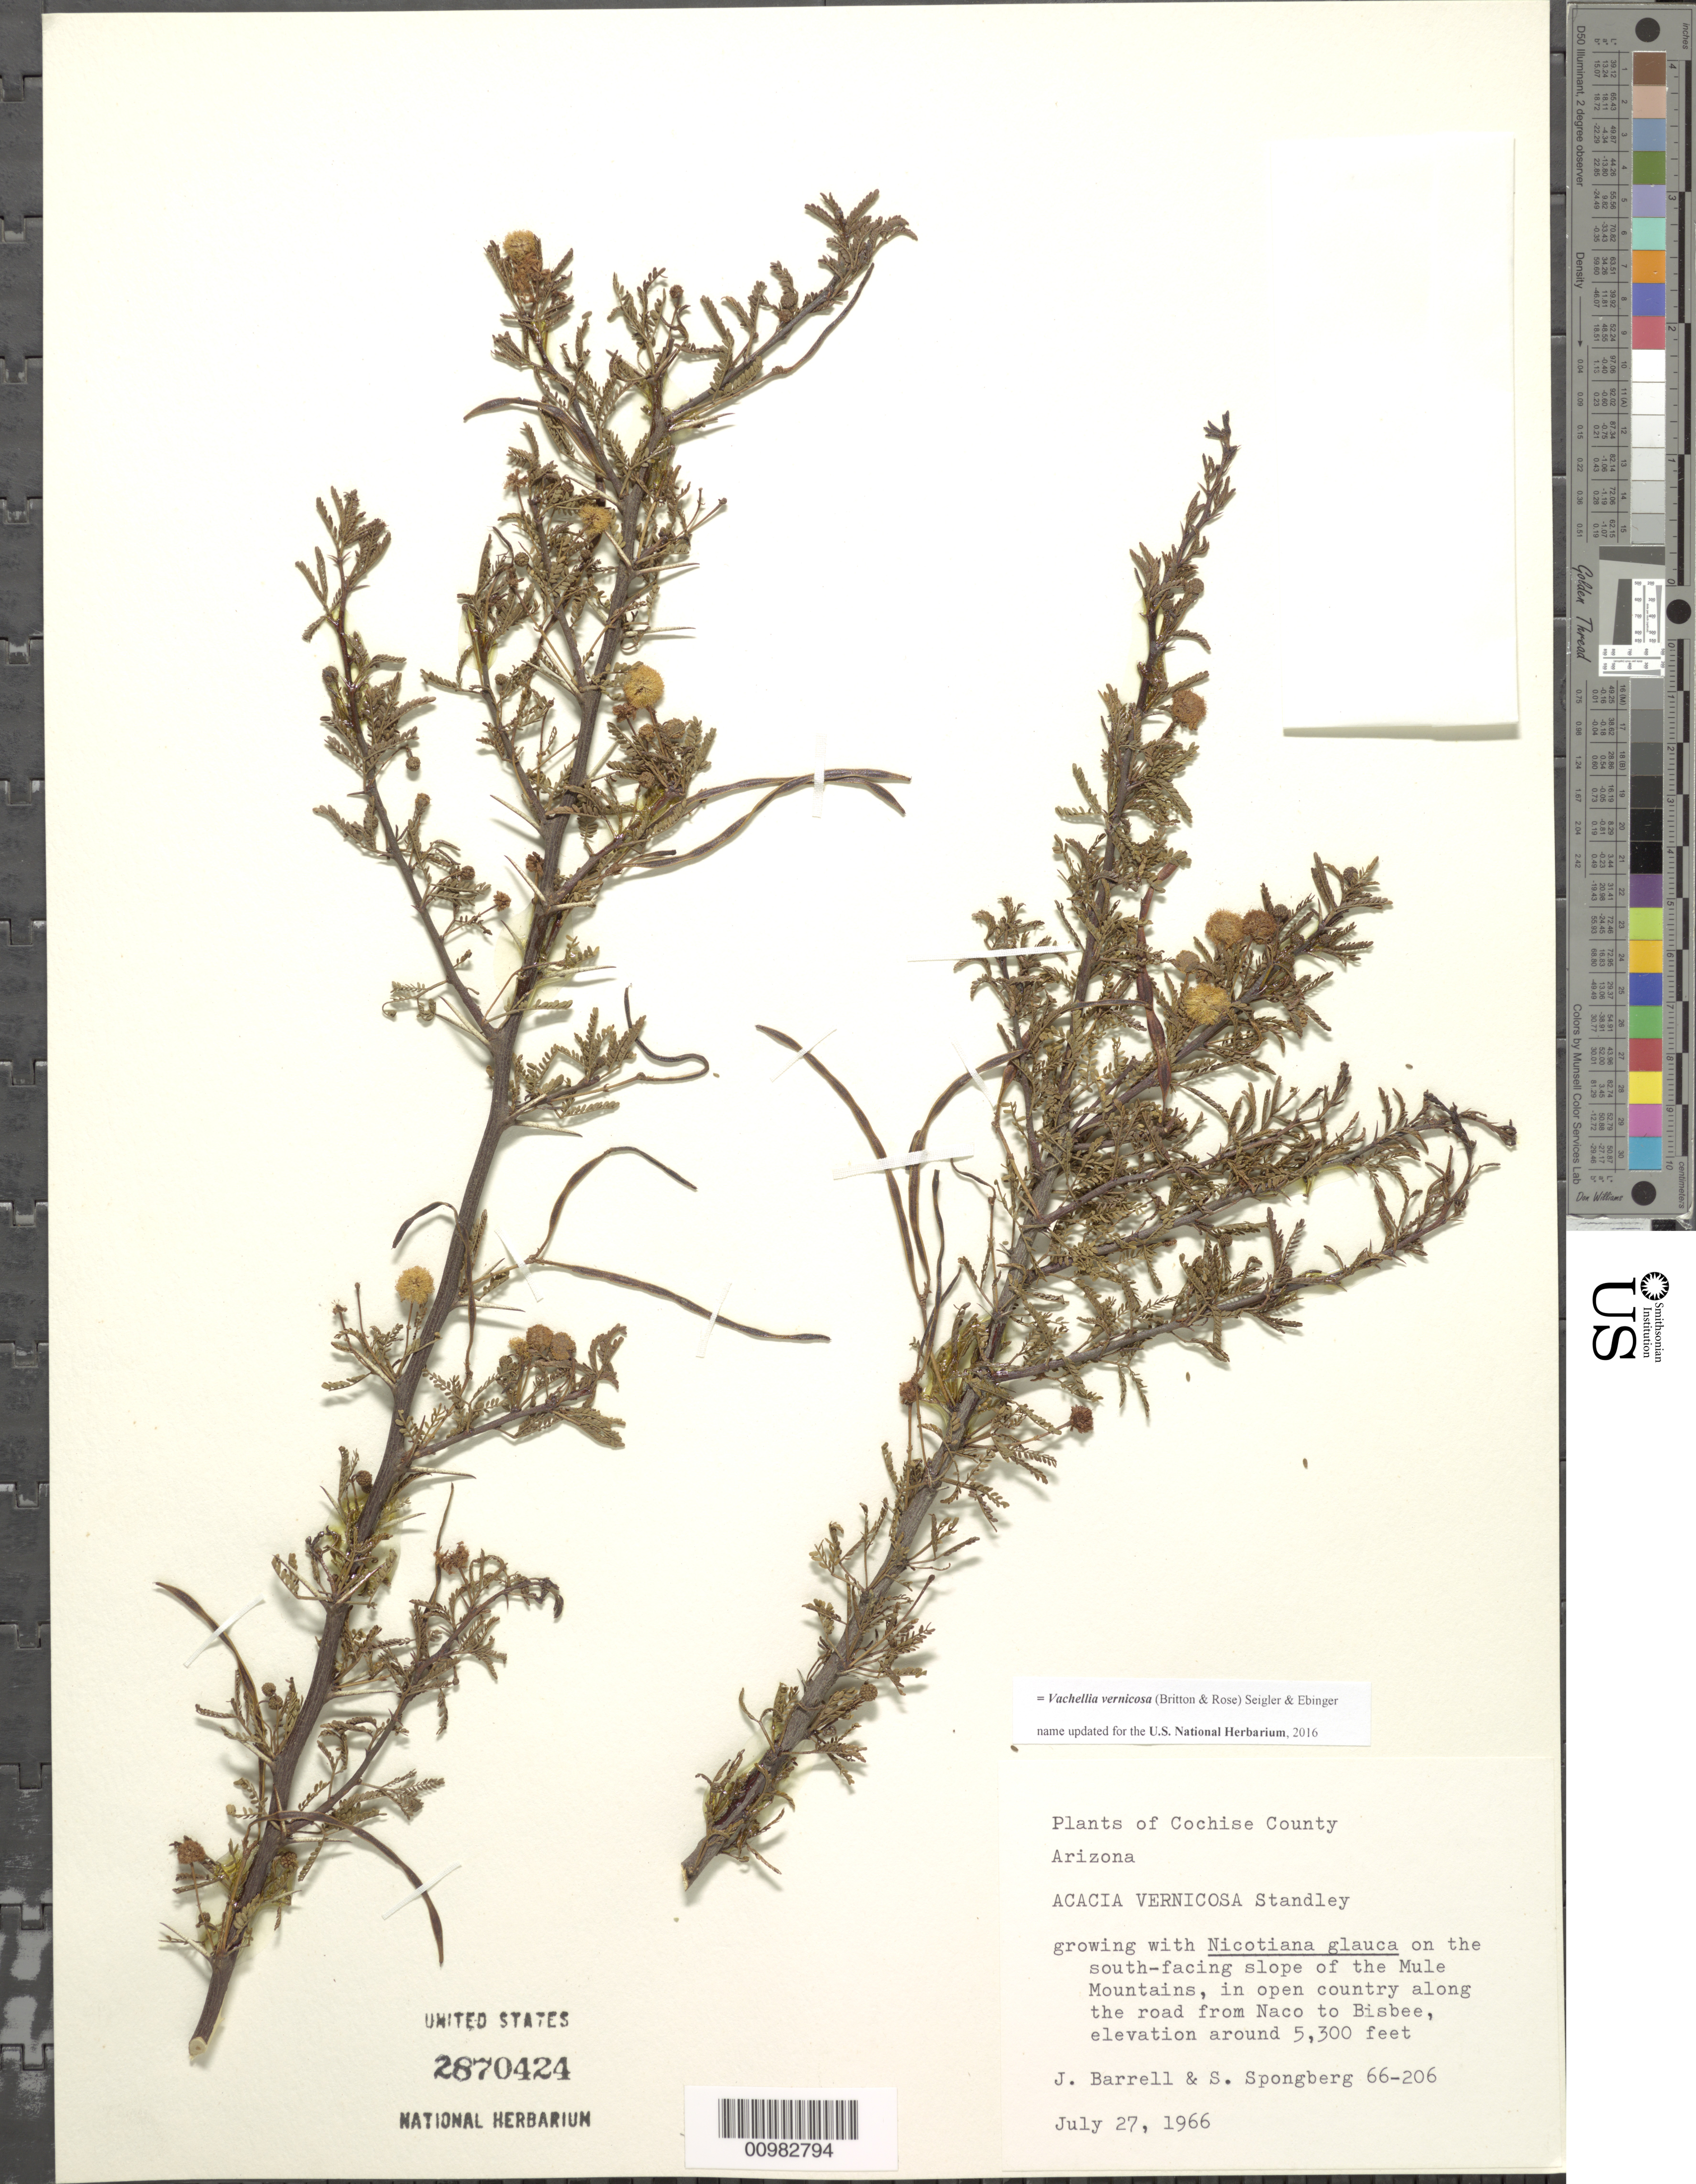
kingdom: Plantae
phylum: Tracheophyta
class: Magnoliopsida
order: Fabales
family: Fabaceae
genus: Vachellia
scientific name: Vachellia vernicosa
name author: (Britton & Rose) Seigler & Ebinger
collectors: J. Barrell & S. A.Spongberg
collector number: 66-206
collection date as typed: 27 Jul 1966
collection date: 1966-07-27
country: United States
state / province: Arizona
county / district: Cochise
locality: On the south-facing slope of the Mule Mountains, in open country along the road from Naco to Bisbee.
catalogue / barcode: US 2870424